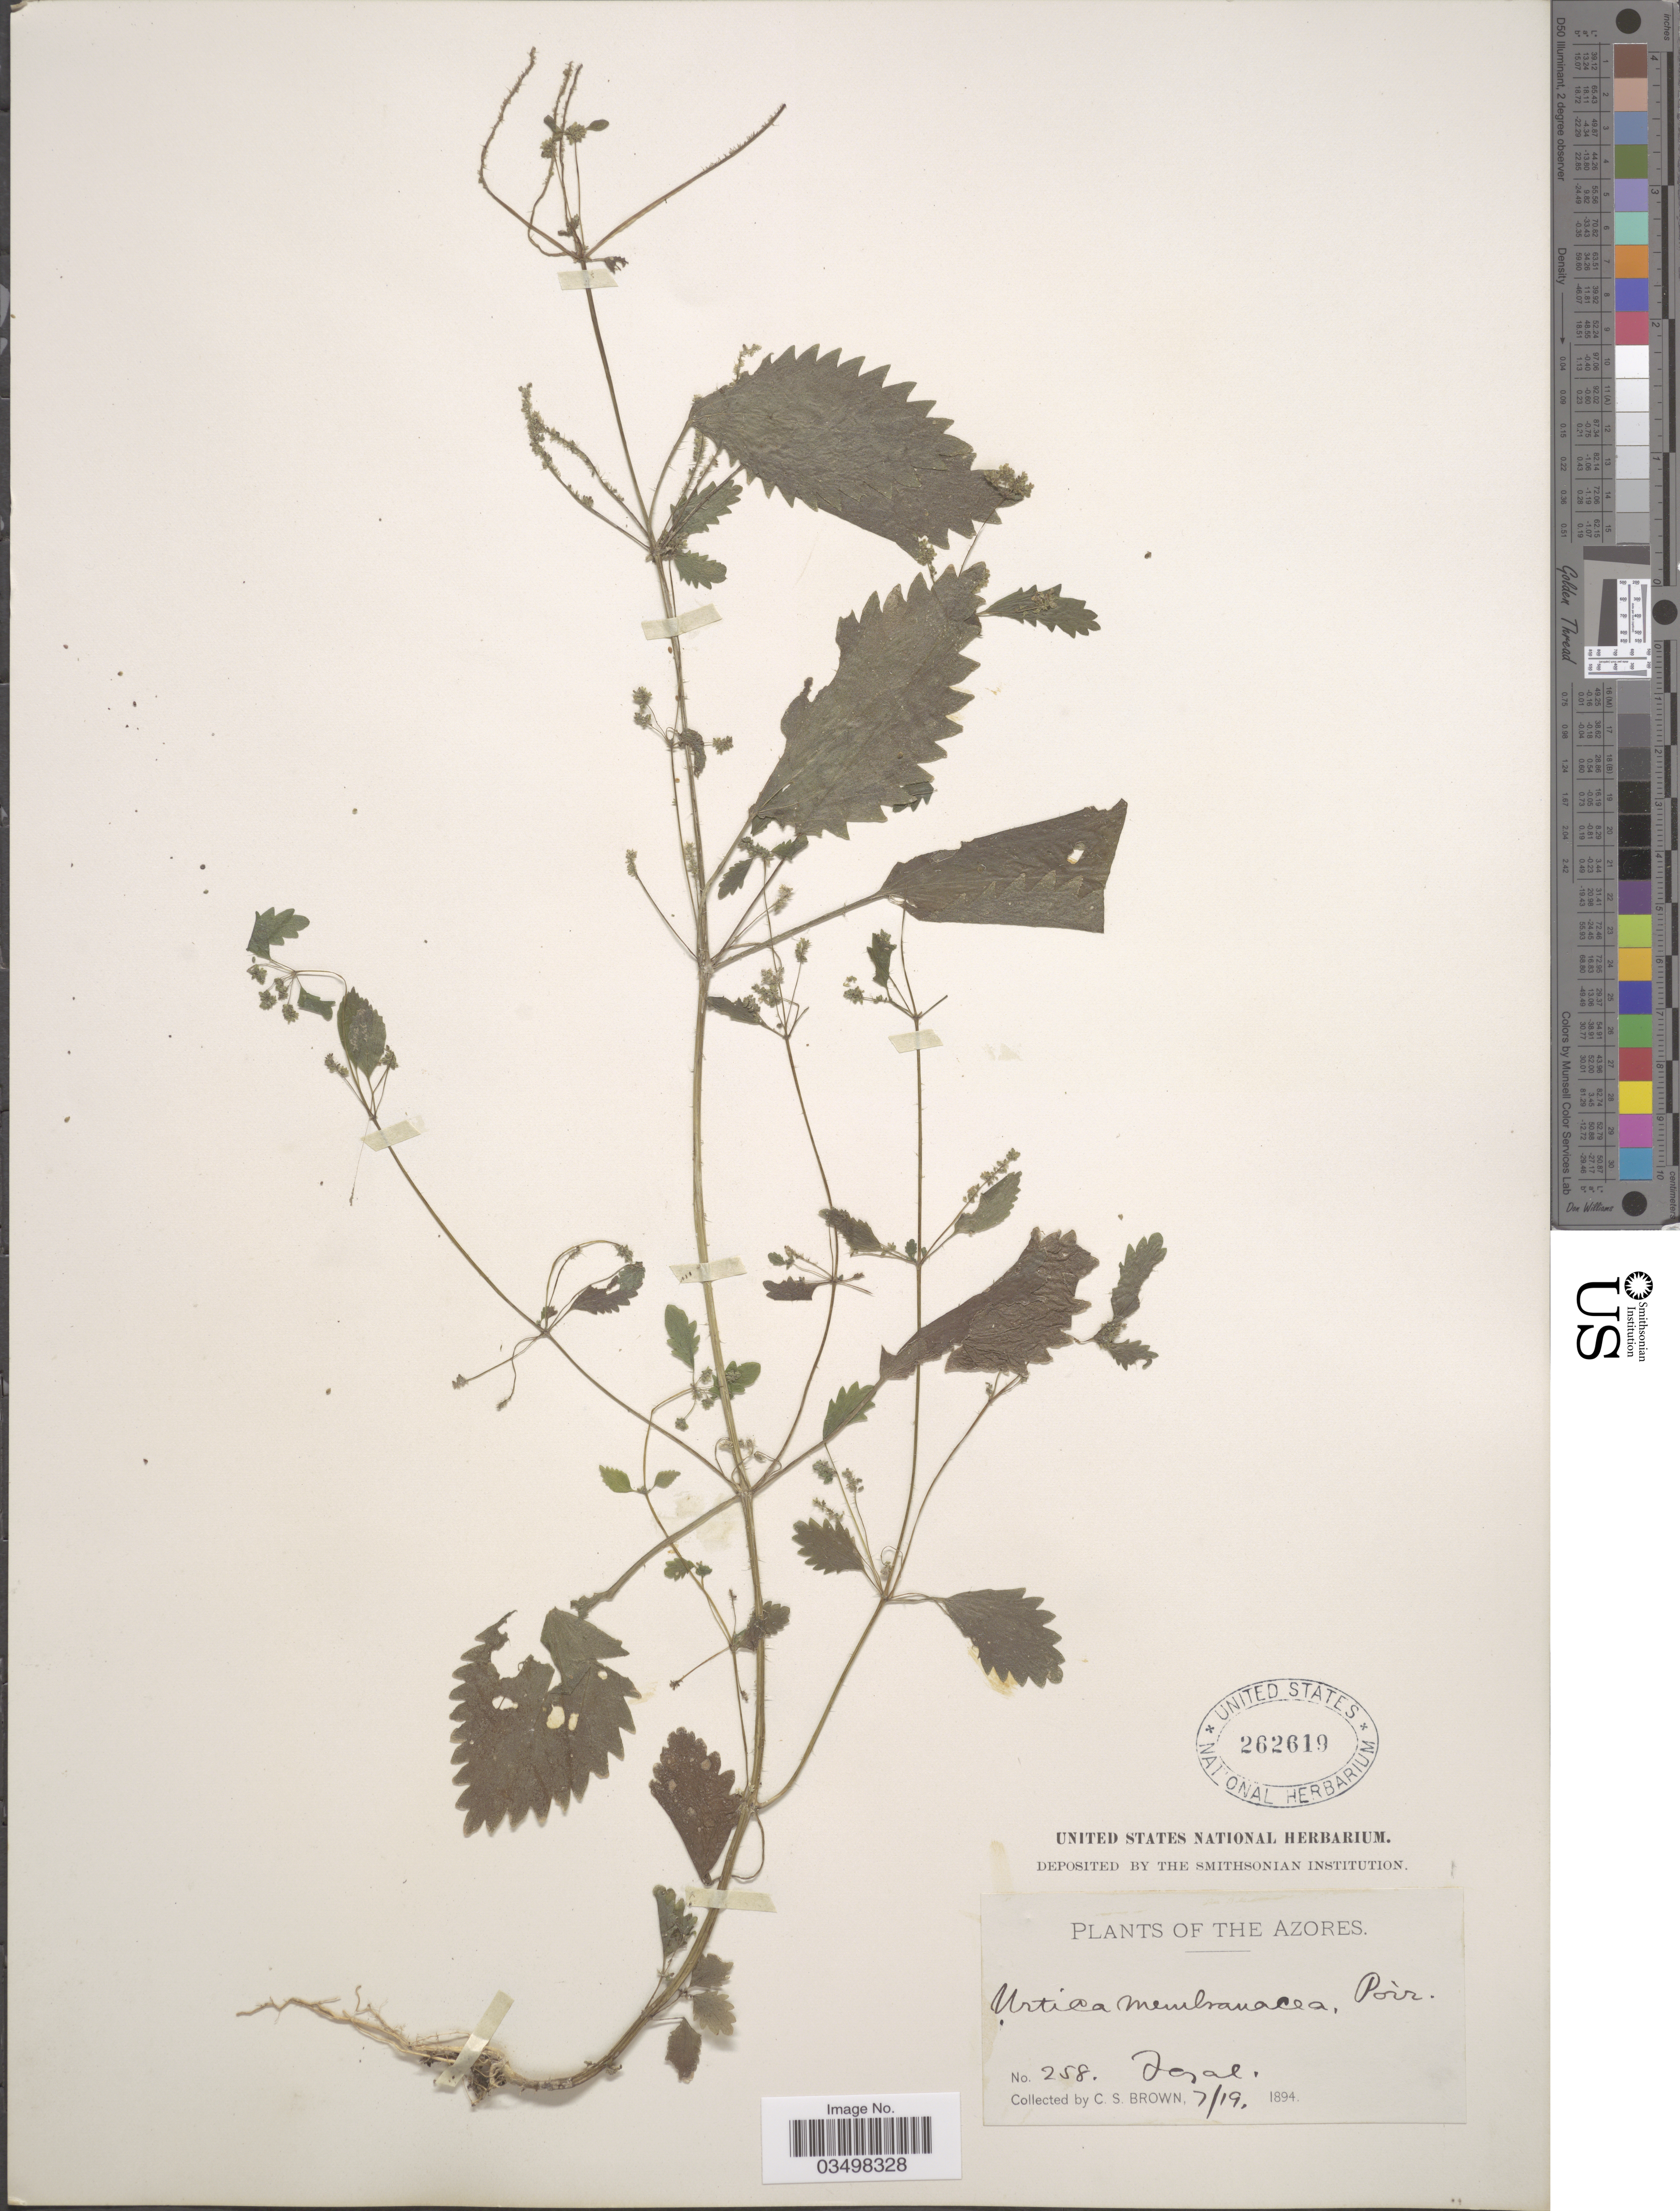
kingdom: Plantae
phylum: Tracheophyta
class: Magnoliopsida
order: Rosales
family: Urticaceae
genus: Urtica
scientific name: Urtica membranacea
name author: Poir.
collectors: C. S. Brown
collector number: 258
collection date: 1894-07-19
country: Portugal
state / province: Azores (Aut. Reg.)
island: Faial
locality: Faial.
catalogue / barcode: US 262619